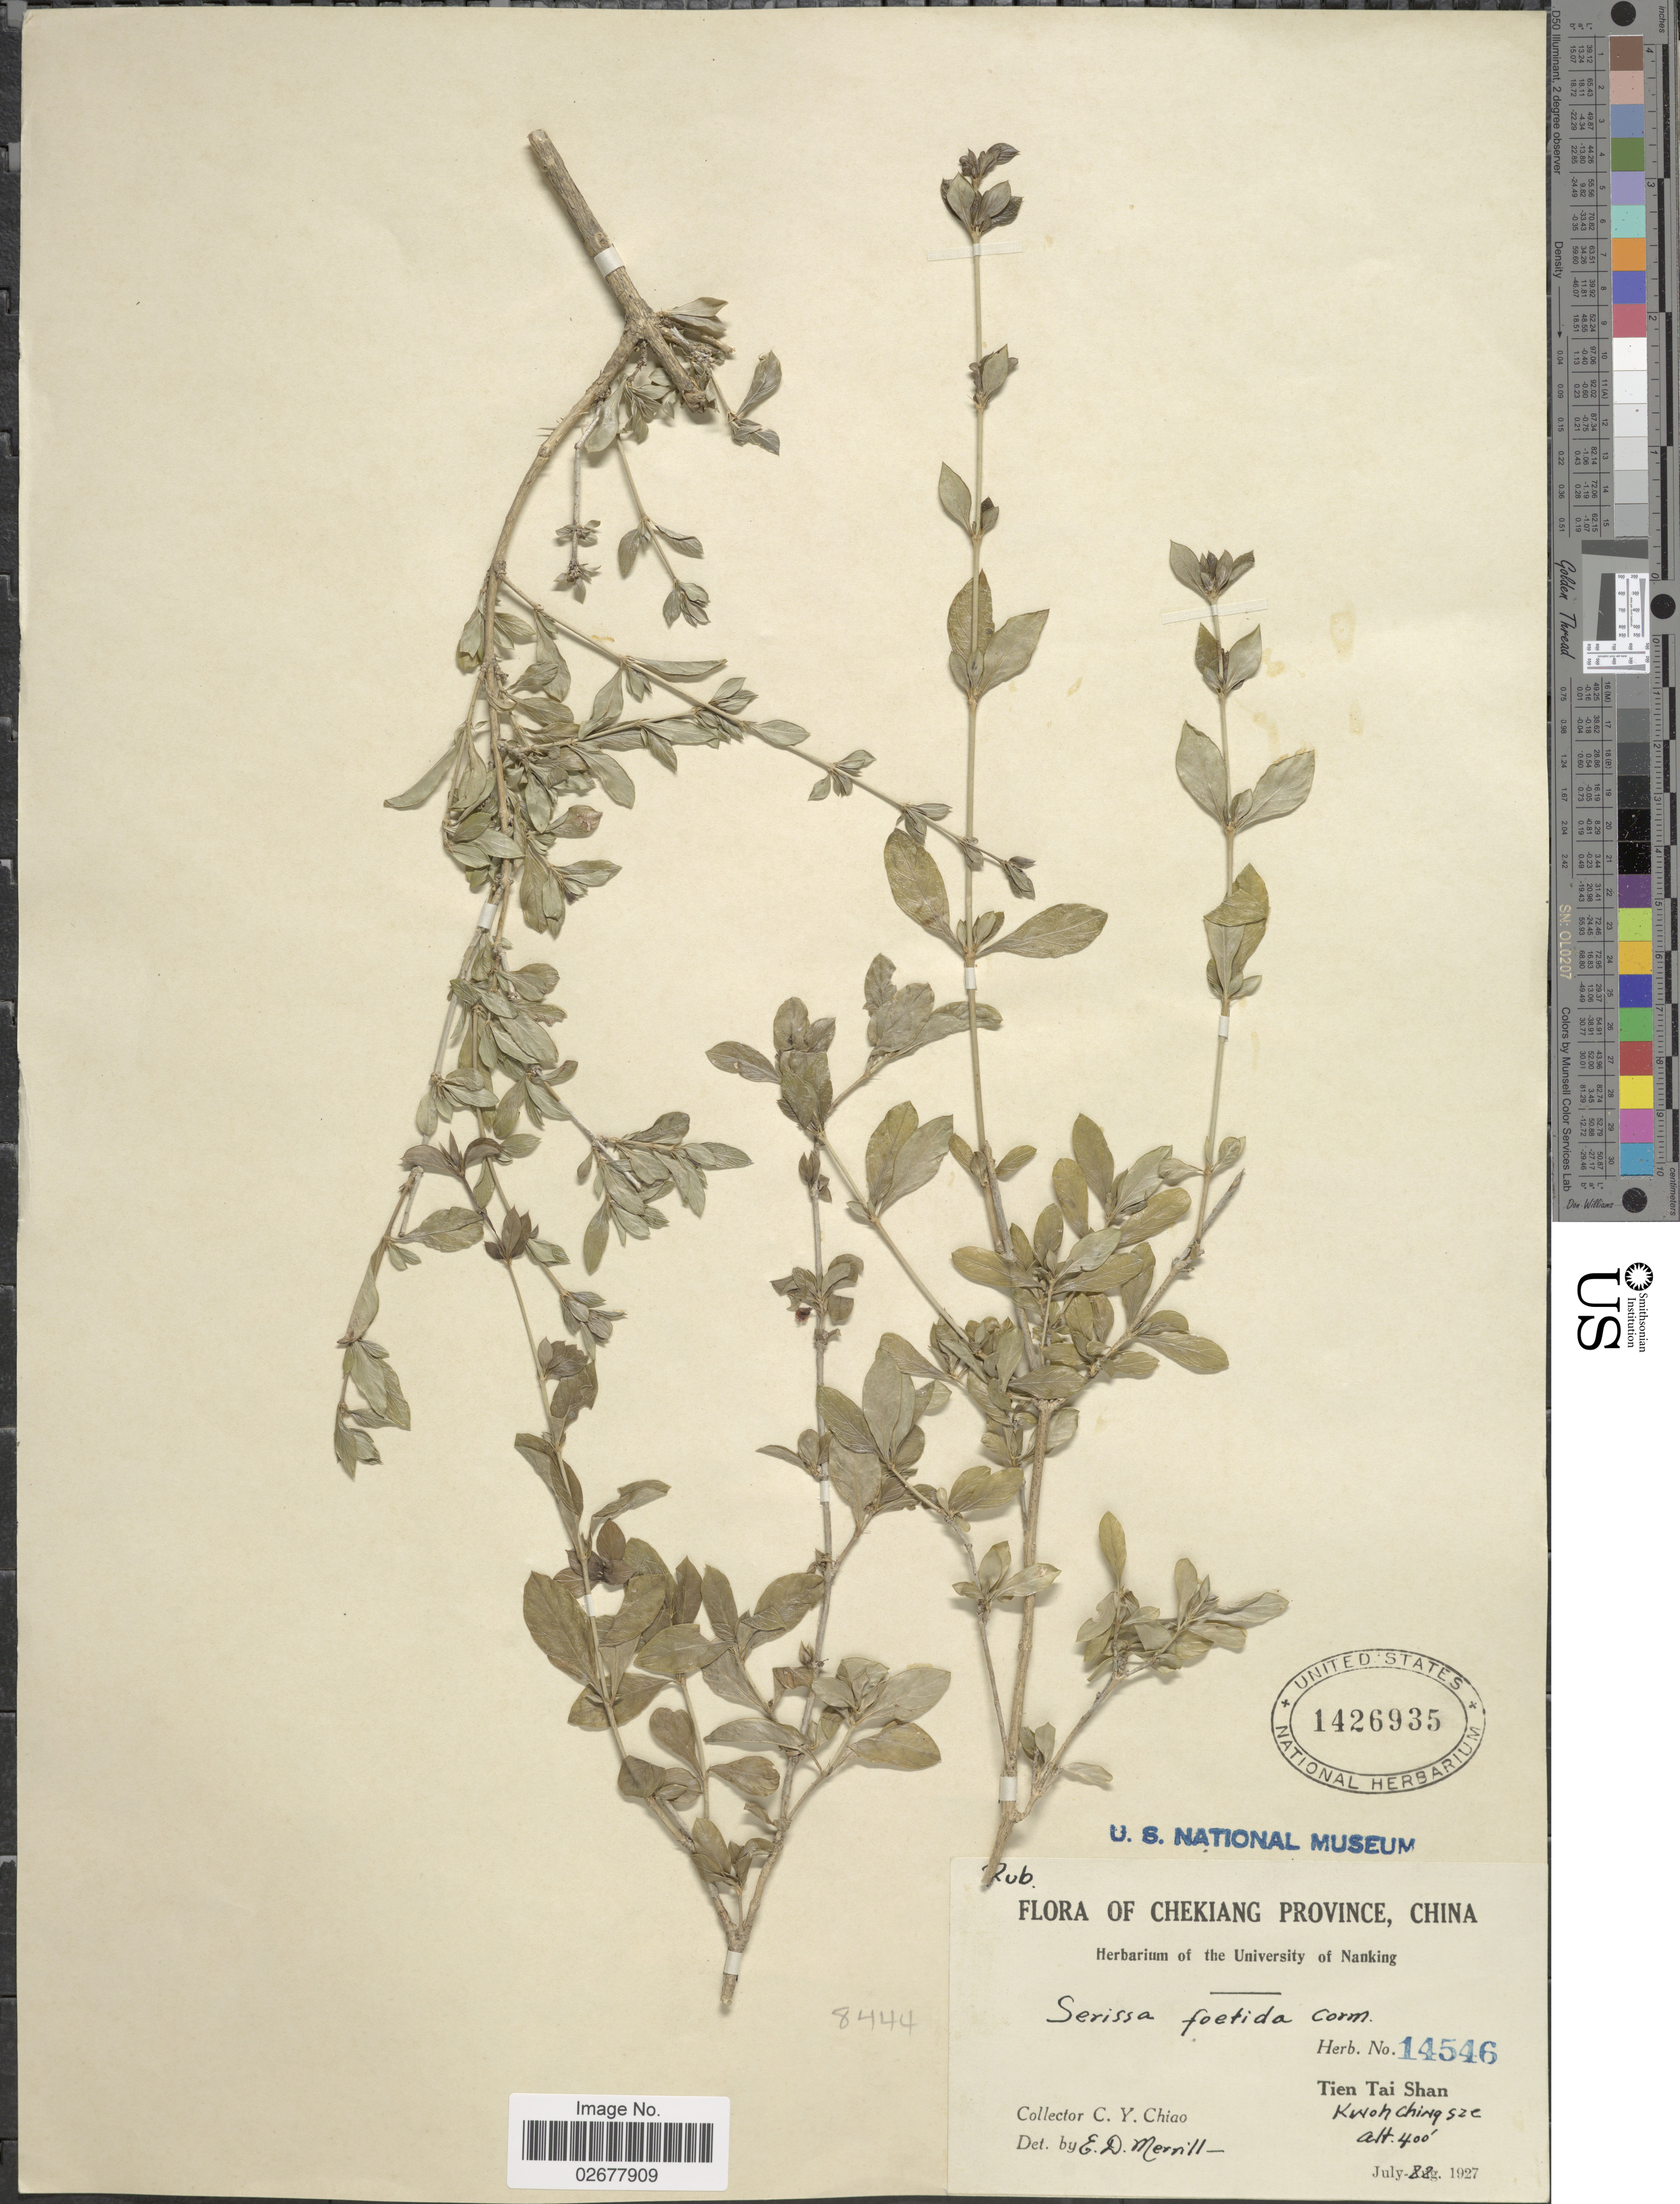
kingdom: Plantae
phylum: Tracheophyta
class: Magnoliopsida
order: Gentianales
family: Rubiaceae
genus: Serissa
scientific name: Serissa japonica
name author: (Thunb.) Thunb.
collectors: C. Y. Chiao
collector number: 14546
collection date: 1927-07-22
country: China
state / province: Zhejiang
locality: Chekiang Province, Tien Tai Shan, Kwoh Ching Sze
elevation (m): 122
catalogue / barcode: US 1426935